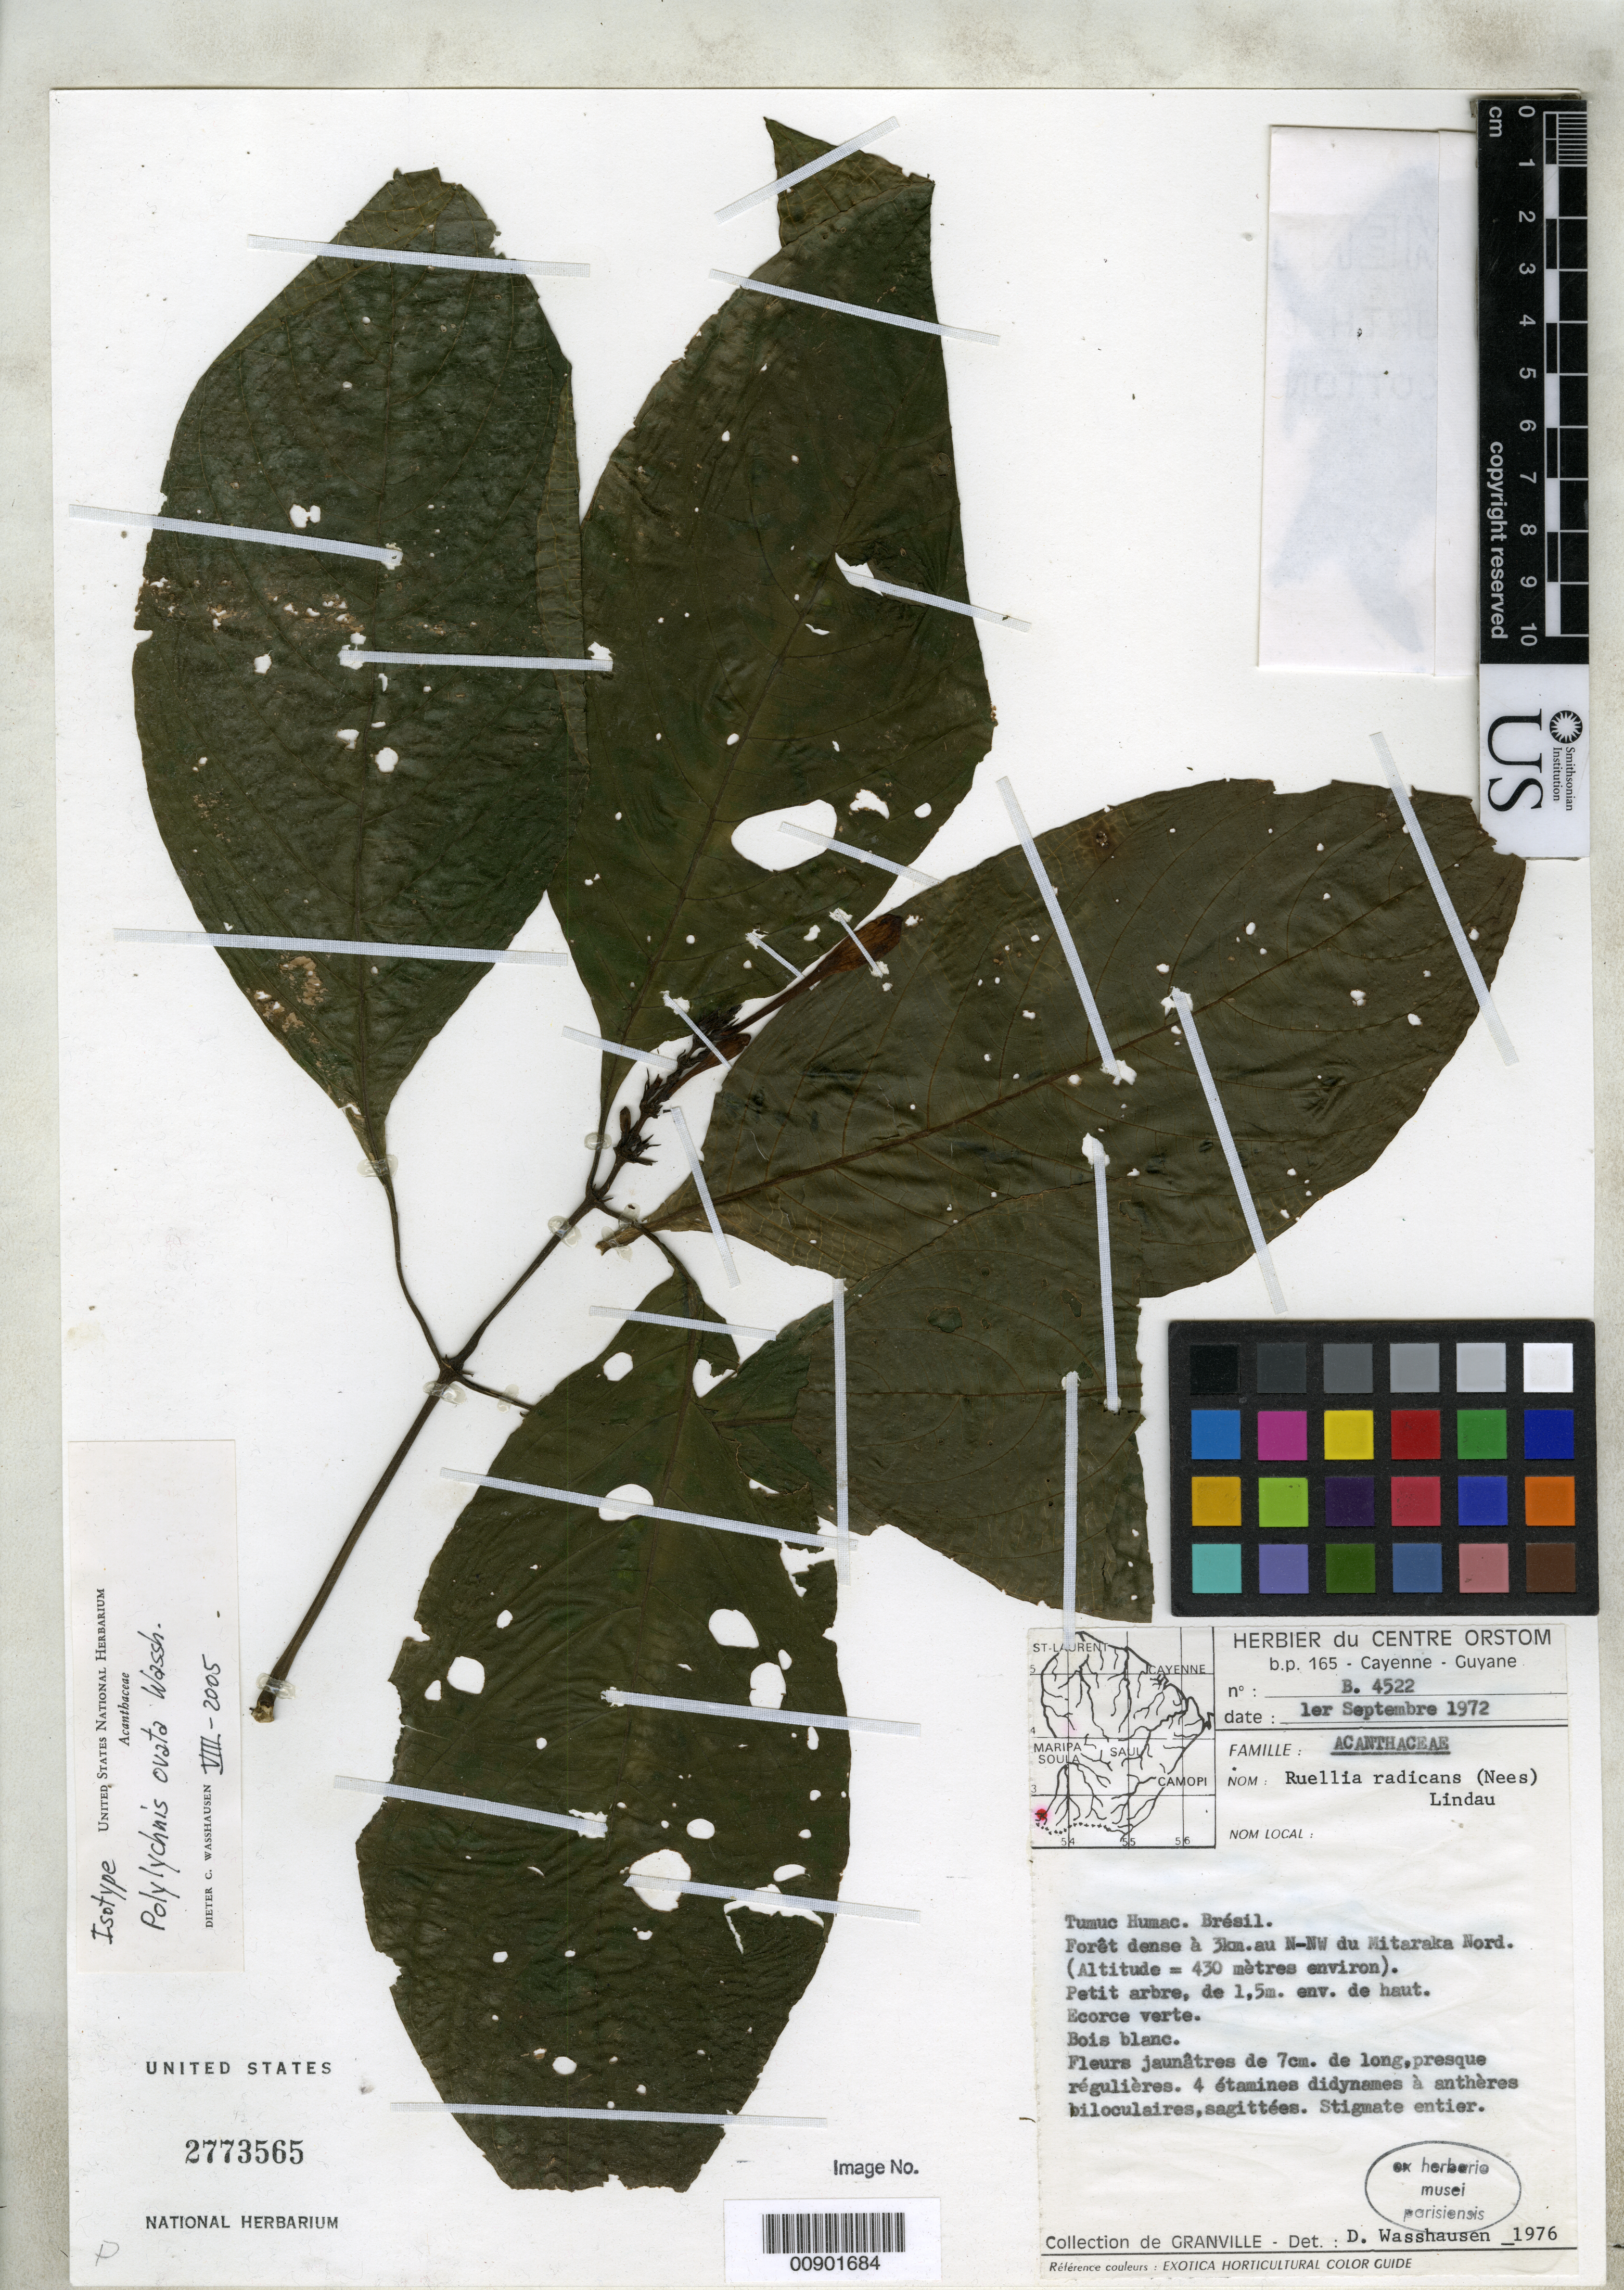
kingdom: Plantae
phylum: Tracheophyta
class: Magnoliopsida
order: Lamiales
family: Acanthaceae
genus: Polylychnis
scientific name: Polylychnis ovata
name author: Wassh.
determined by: Wasshausen, Dieter C., (BOT), Smithsonian Institution - National Museum of Natural History (UNITED STATES)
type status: Isotype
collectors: J.-J. de Granville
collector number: B 4522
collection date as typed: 01 Sep 1972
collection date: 1972-09-01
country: Brazil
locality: Tumuc Humac. Brésil. Forêt dense à 3 km au N-NW du Mitaraka Nord.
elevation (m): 430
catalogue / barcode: US 2773565